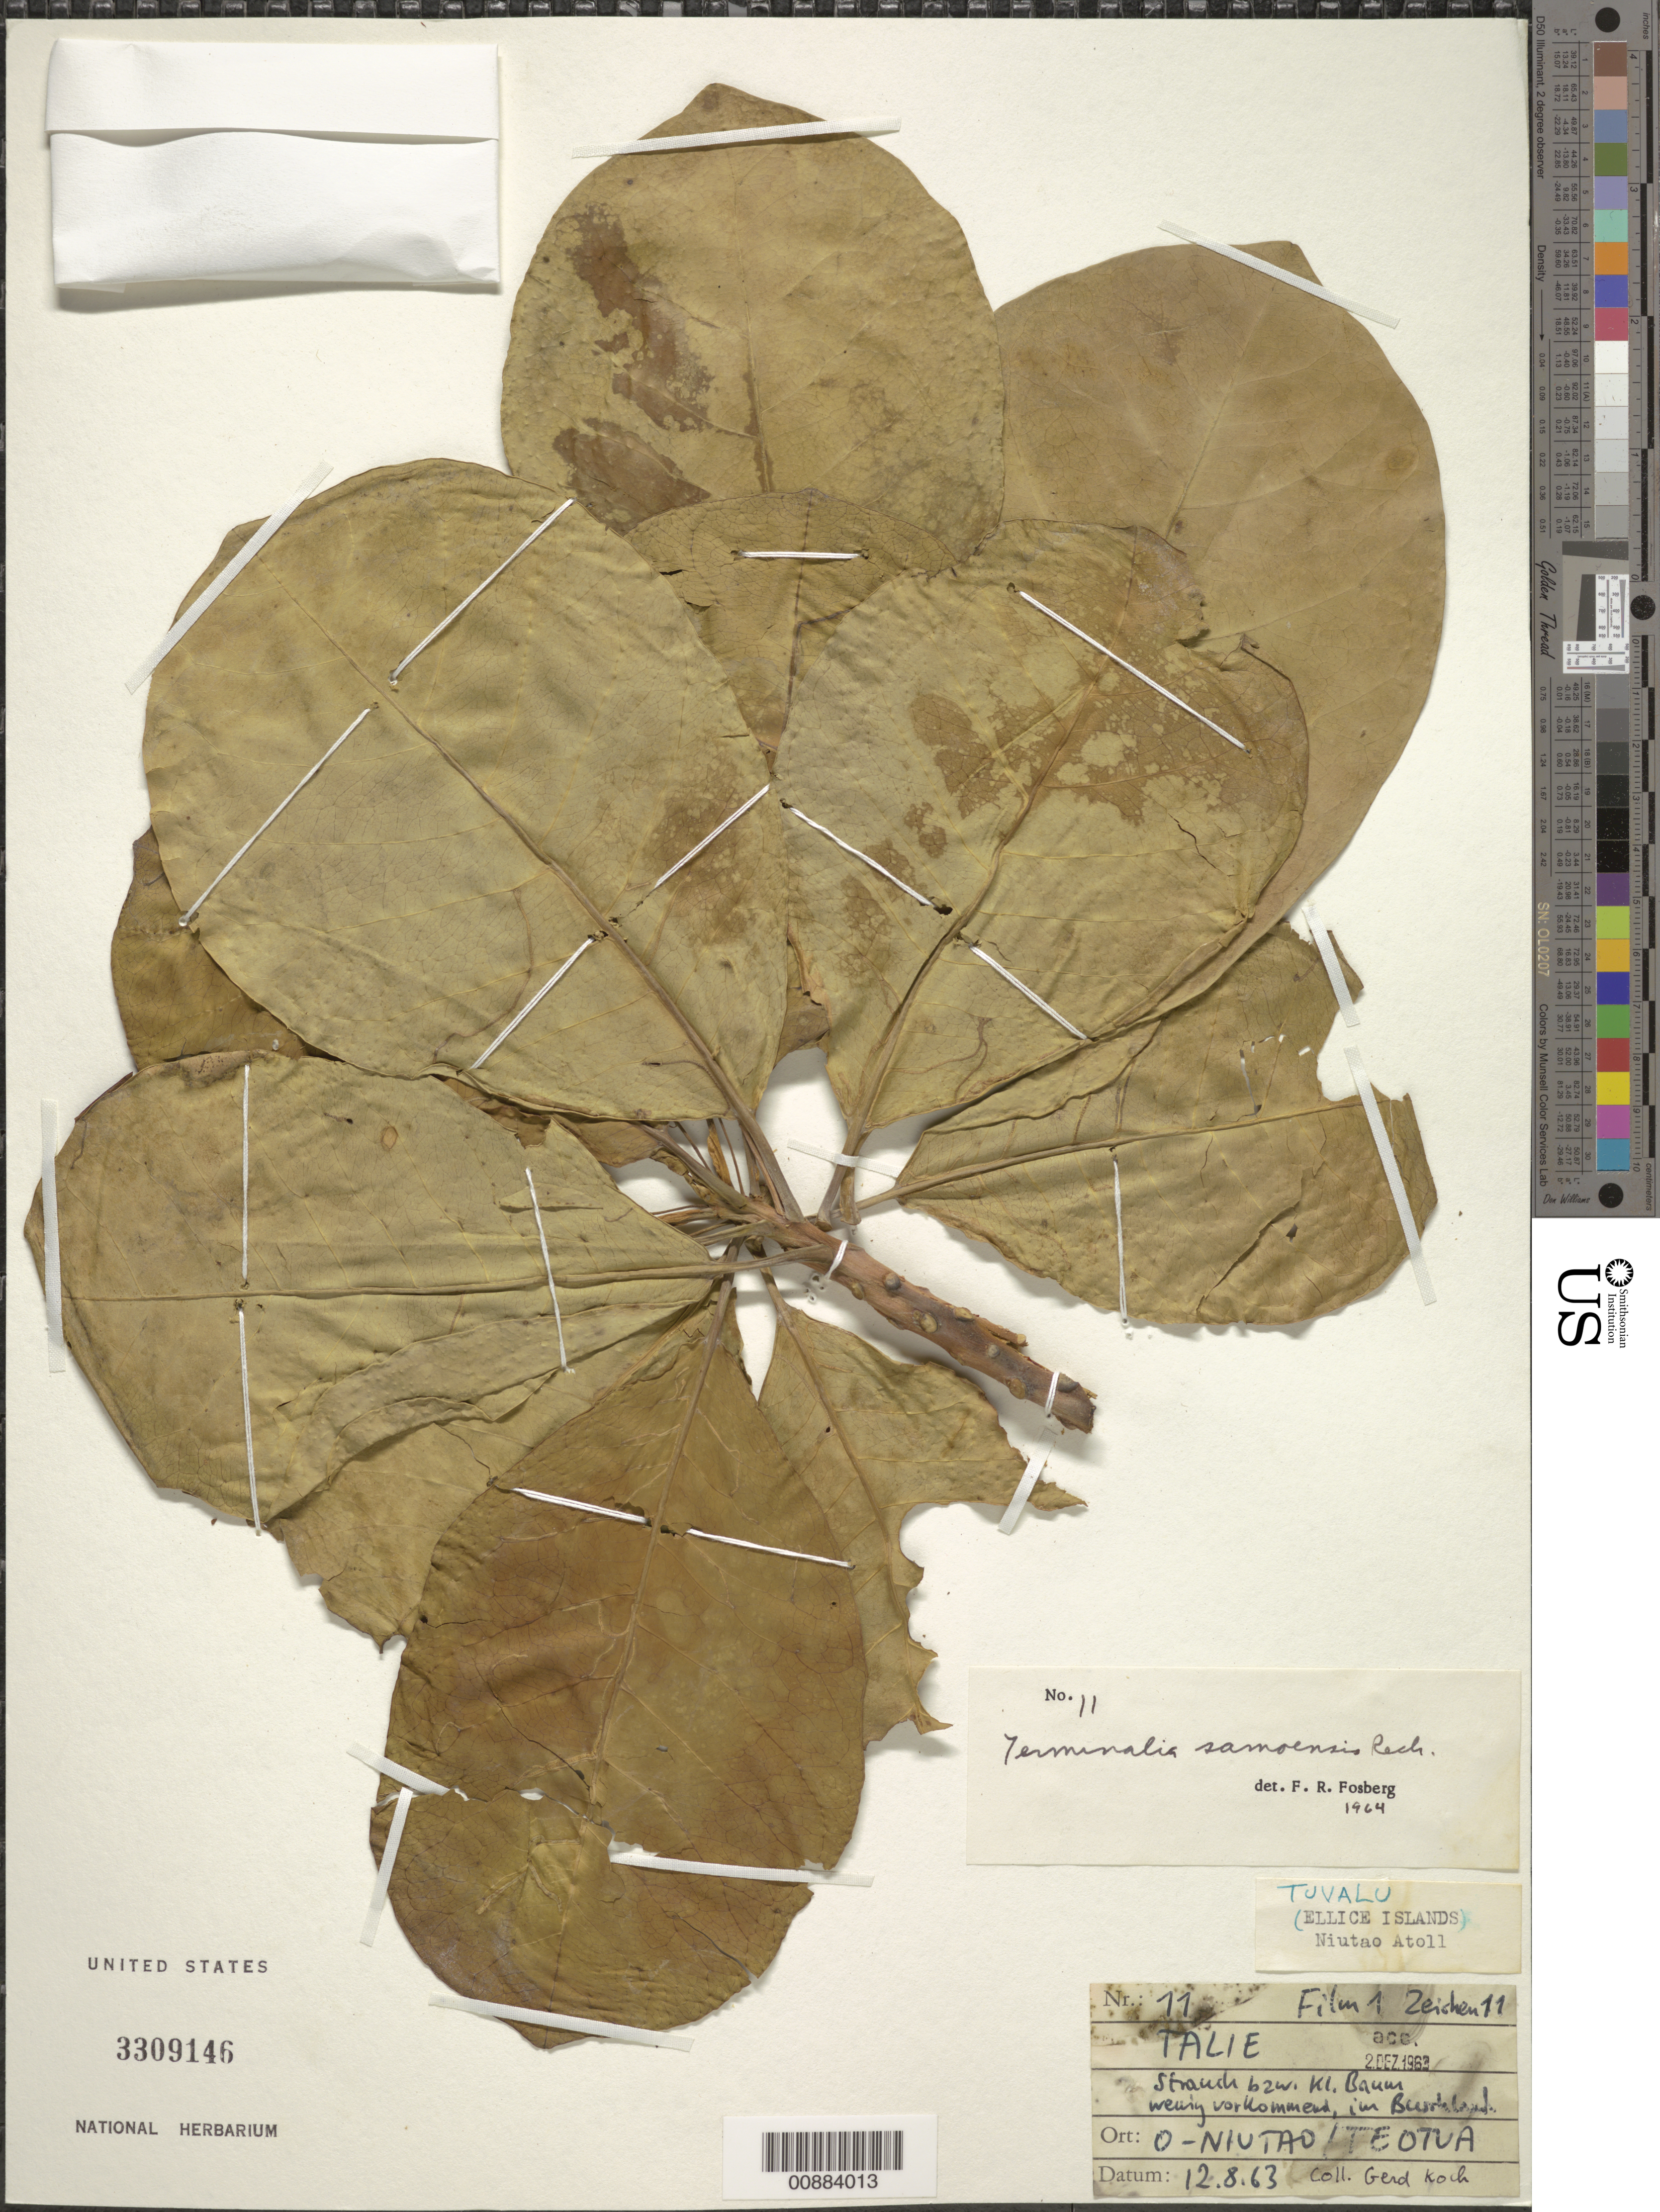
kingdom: Plantae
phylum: Tracheophyta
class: Magnoliopsida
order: Myrtales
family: Combretaceae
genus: Terminalia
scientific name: Terminalia samoensis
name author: Rech.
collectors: G. Koch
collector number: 77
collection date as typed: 12 Aug 1963 or 08 Dec 1963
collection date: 1963-08-12 or 1963-12-08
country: Tuvalu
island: Niutao Atoll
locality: (Ellice Islands) Niutao Atoll, O-Nuitao/Teotua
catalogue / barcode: US 3309146